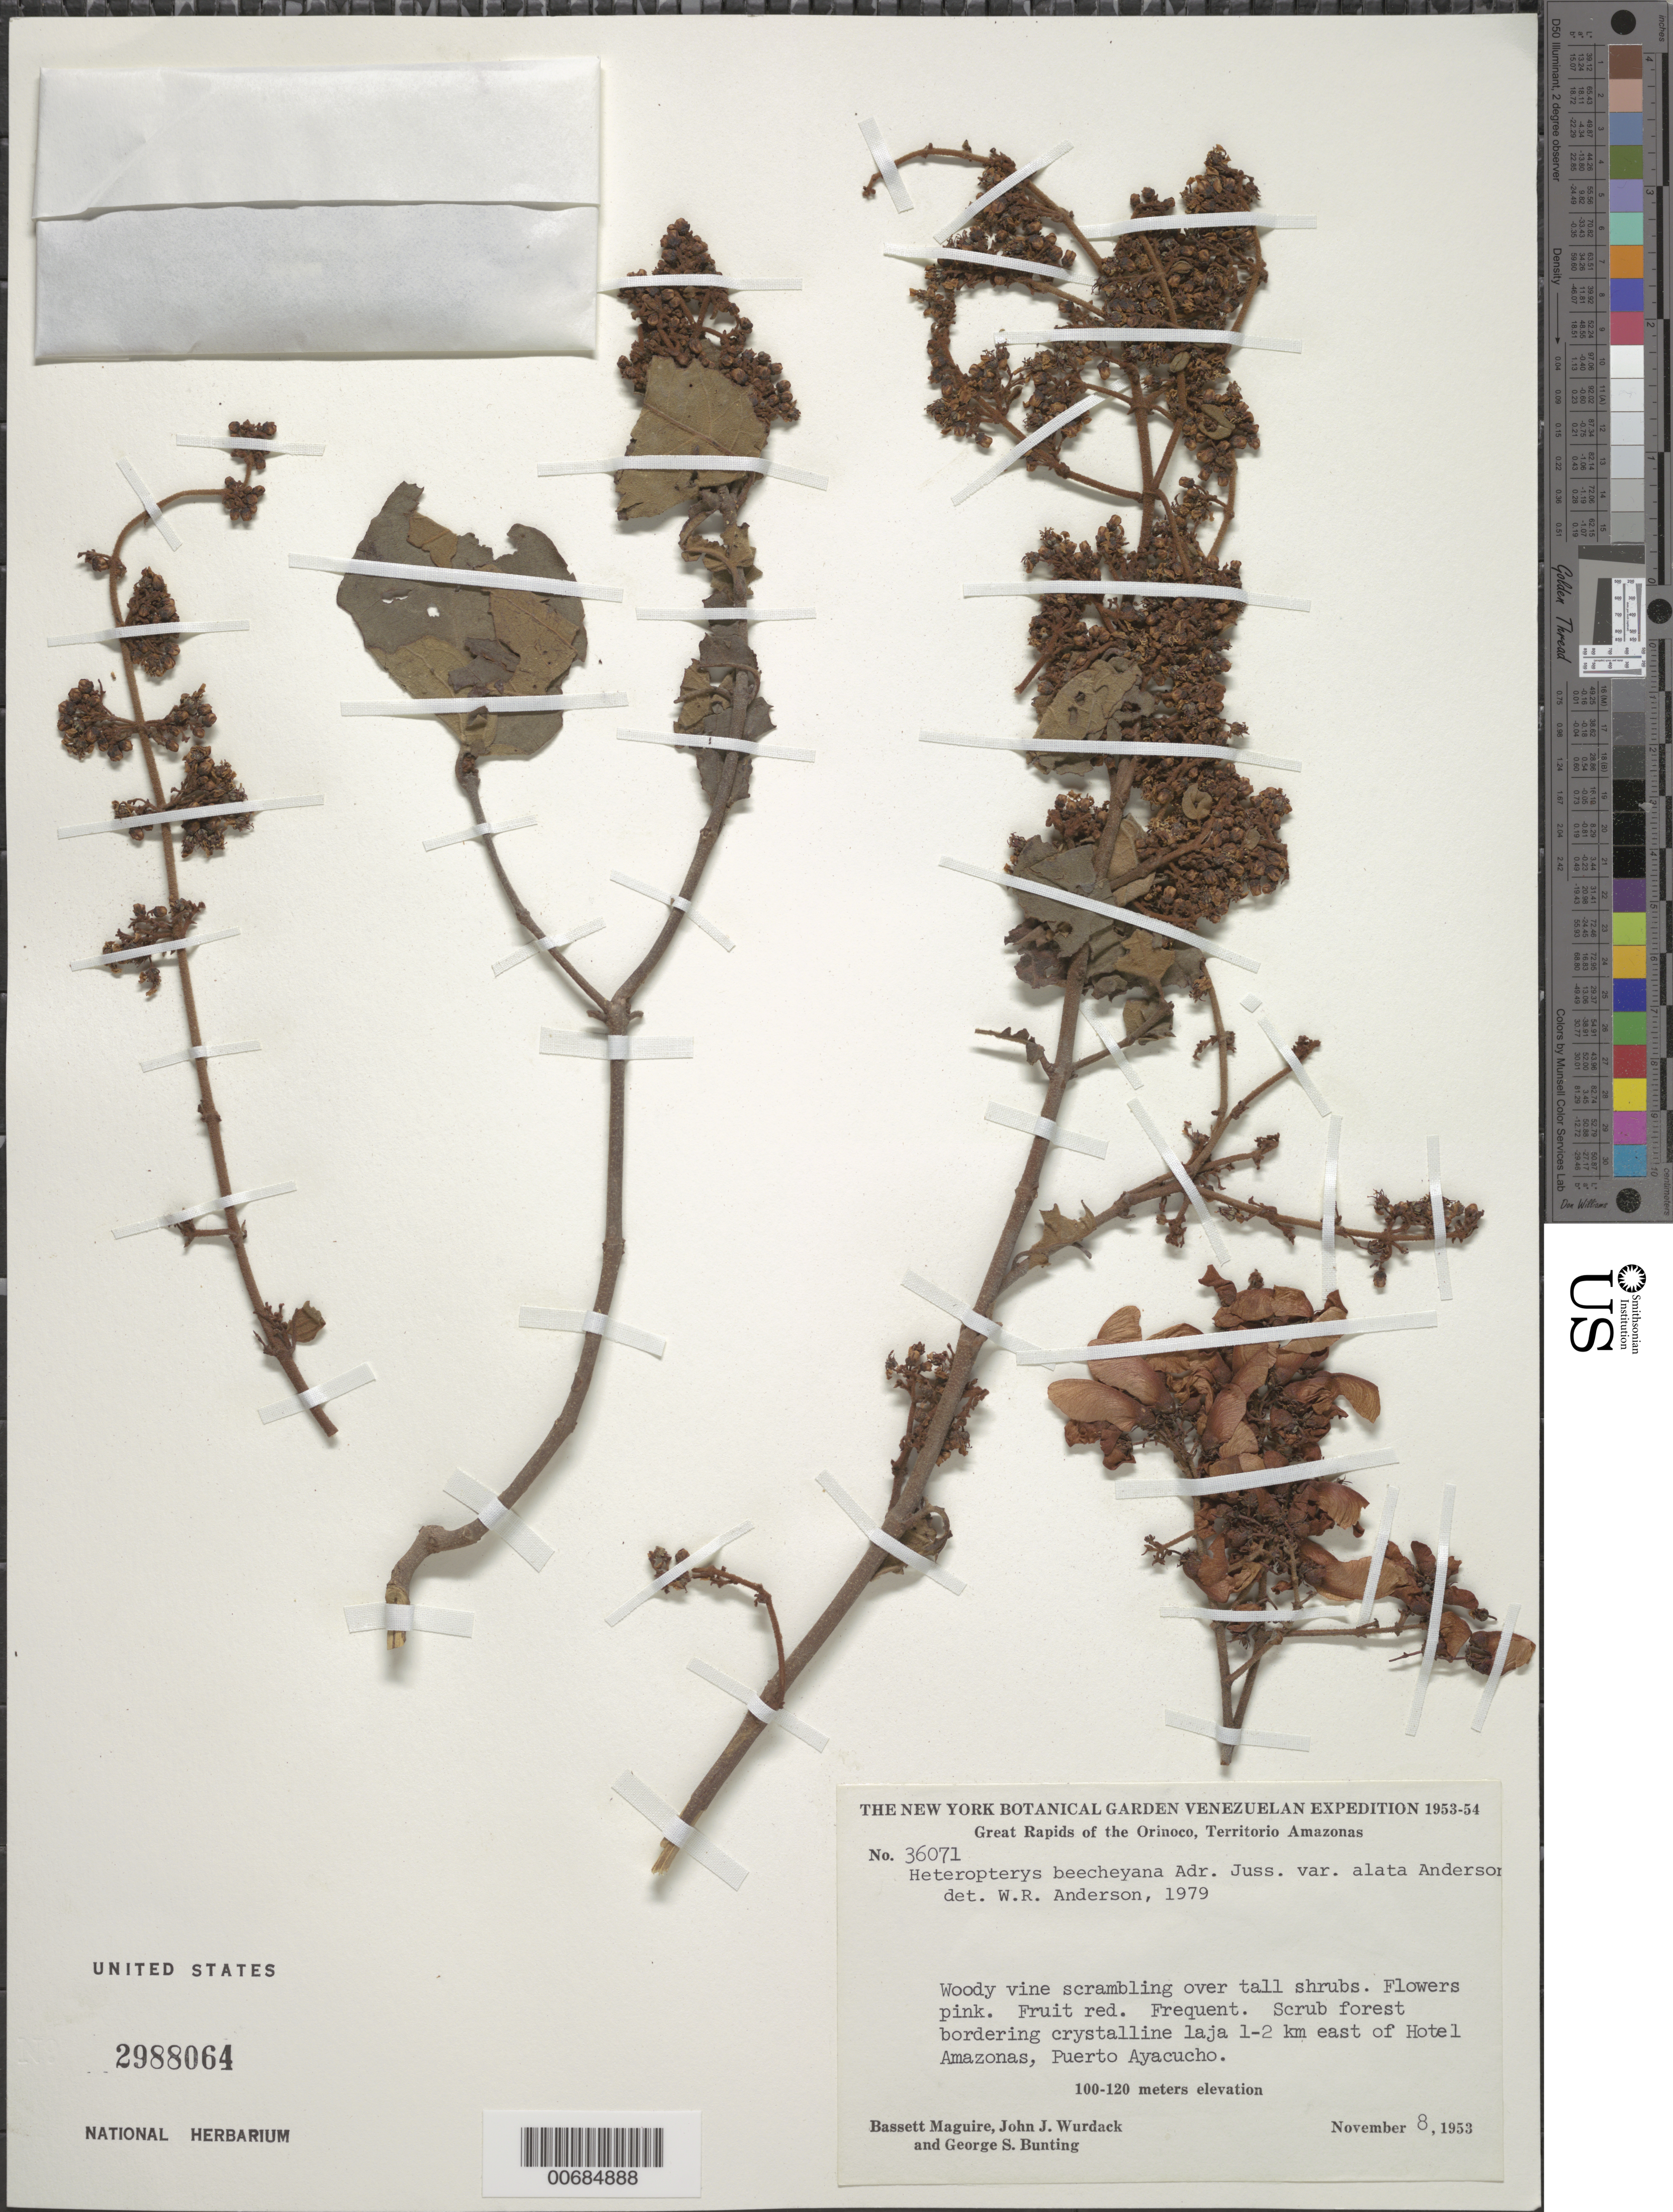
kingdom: Plantae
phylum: Tracheophyta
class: Magnoliopsida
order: Malpighiales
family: Malpighiaceae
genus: Heteropterys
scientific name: Heteropterys beecheyana var. alata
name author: W.R. Anderson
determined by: Anderson, W. R., (MICH), University of Michigan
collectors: B. Maguire, J. J. Wurdack & G. S. Bunting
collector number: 36071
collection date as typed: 8-Nov-53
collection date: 1953-11-08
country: Venezuela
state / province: Amazonas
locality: Puerto Ayacucho, 1-2 km E of Hotel Amazonas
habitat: Scrub forest bordering crystalline laja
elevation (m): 100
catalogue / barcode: US 2988064